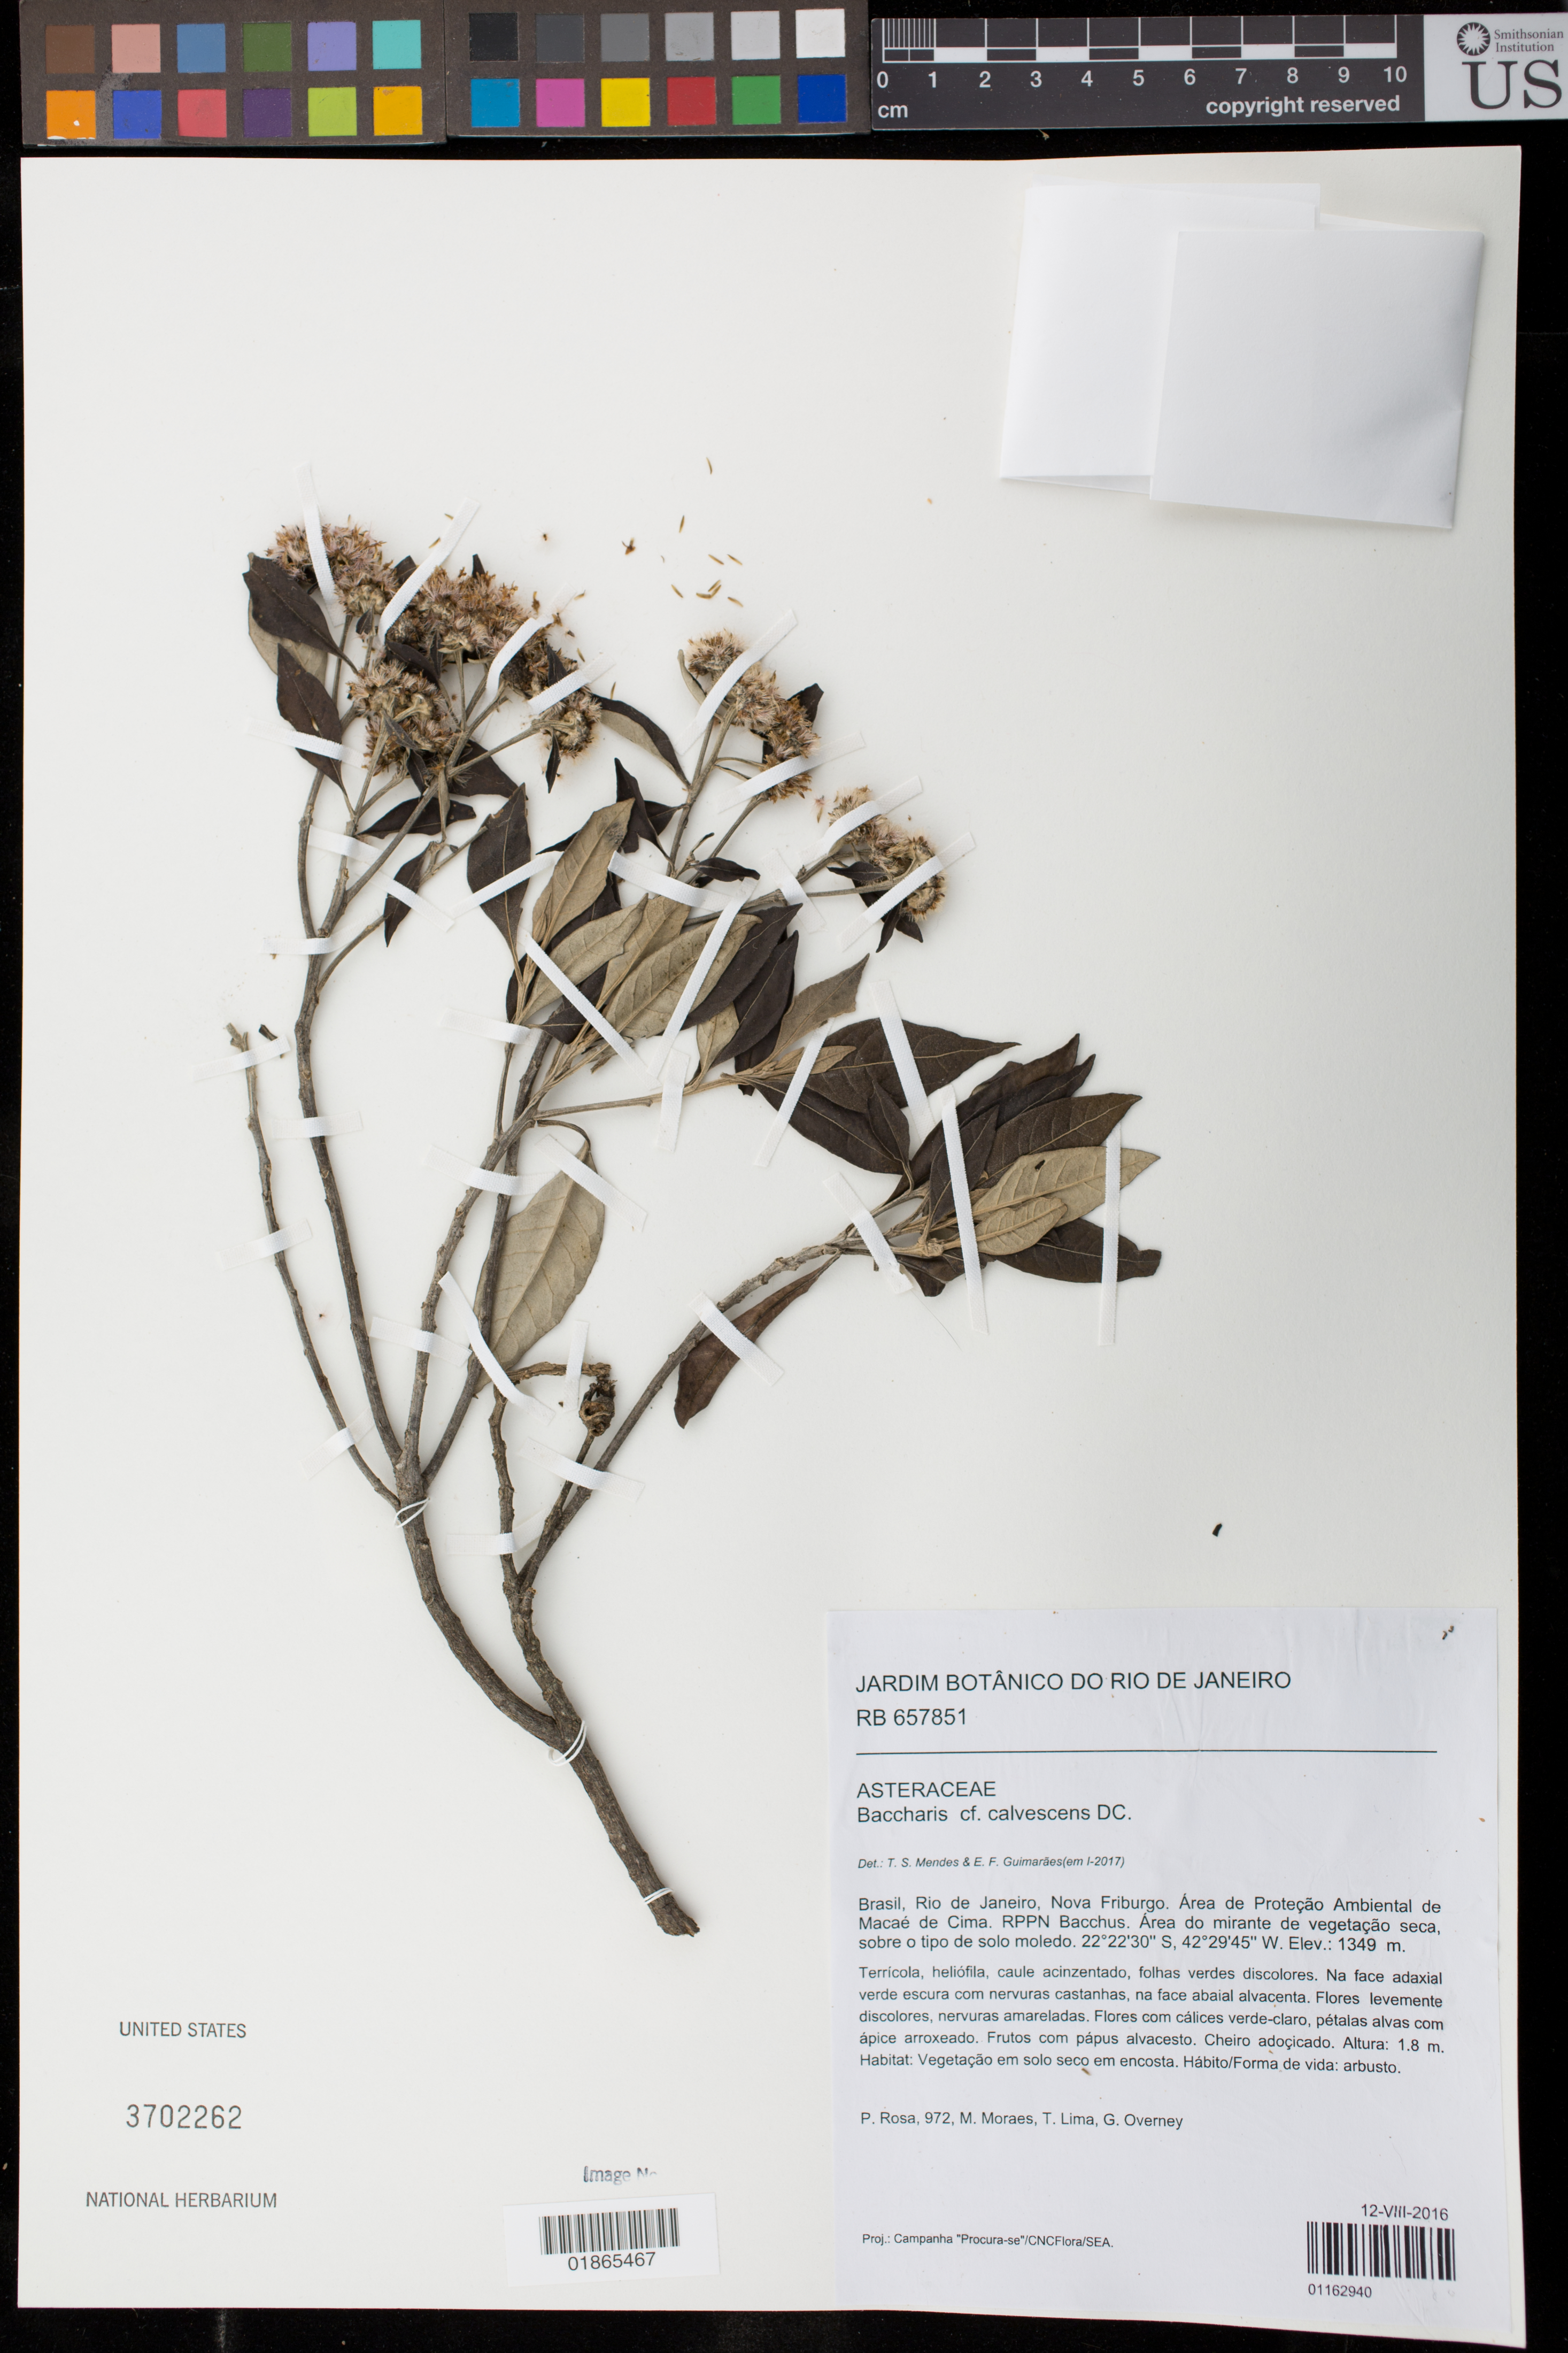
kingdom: Plantae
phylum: Tracheophyta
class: Magnoliopsida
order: Asterales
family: Asteraceae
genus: Baccharis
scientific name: Baccharis calvescens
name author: DC.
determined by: Mendes, T. S.; Guimarães, E. F.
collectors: P. Rosa, C. Baez, T. Lima & G. Overney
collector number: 972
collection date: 2016-08-12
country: Brazil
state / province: Rio de Janeiro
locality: Nova Friburgo. Area de Protecao Ambiental de Macae de Cima. RPPN Bacchus.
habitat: Vegetacao em solo seco em encosta.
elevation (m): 1349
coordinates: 22 22 30 S, 42 29 45 W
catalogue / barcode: US 3702262